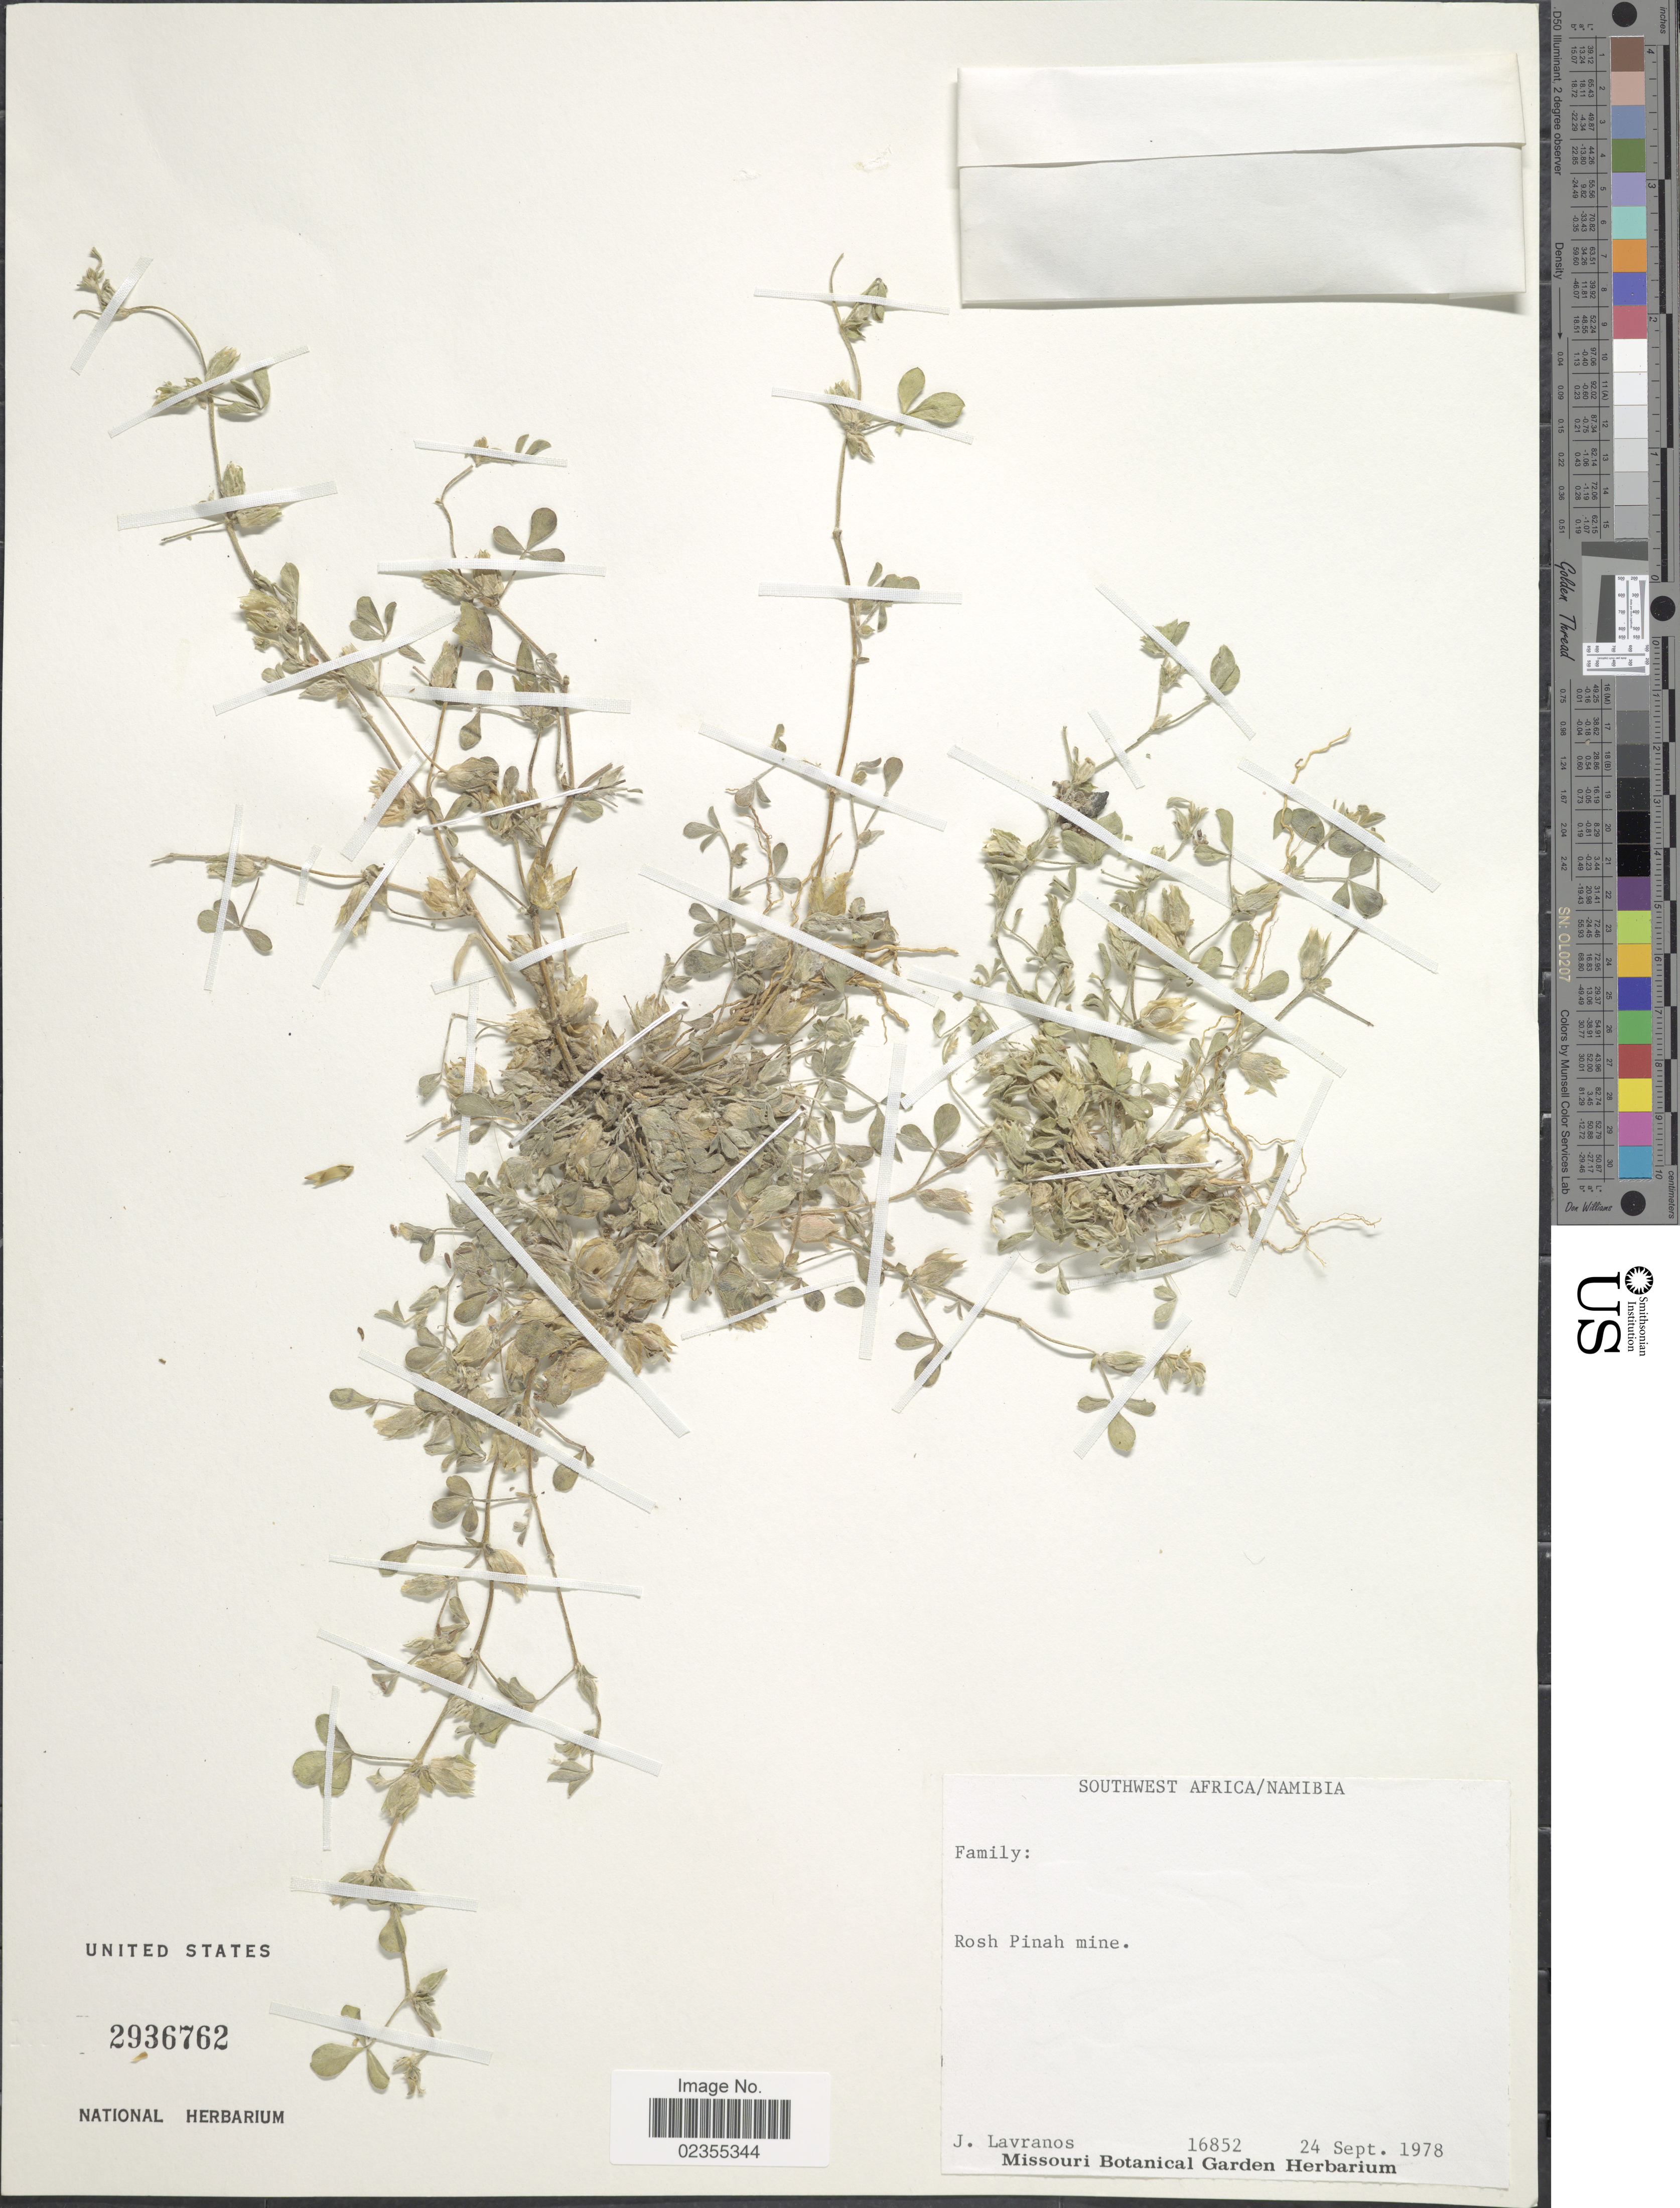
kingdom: Plantae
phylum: Tracheophyta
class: Magnoliopsida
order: Fabales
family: Fabaceae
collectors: J. Lavranos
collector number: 16852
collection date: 1978-09-24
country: Namibia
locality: Southwest Africa, Rosh Pinah mine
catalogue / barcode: US 2936762